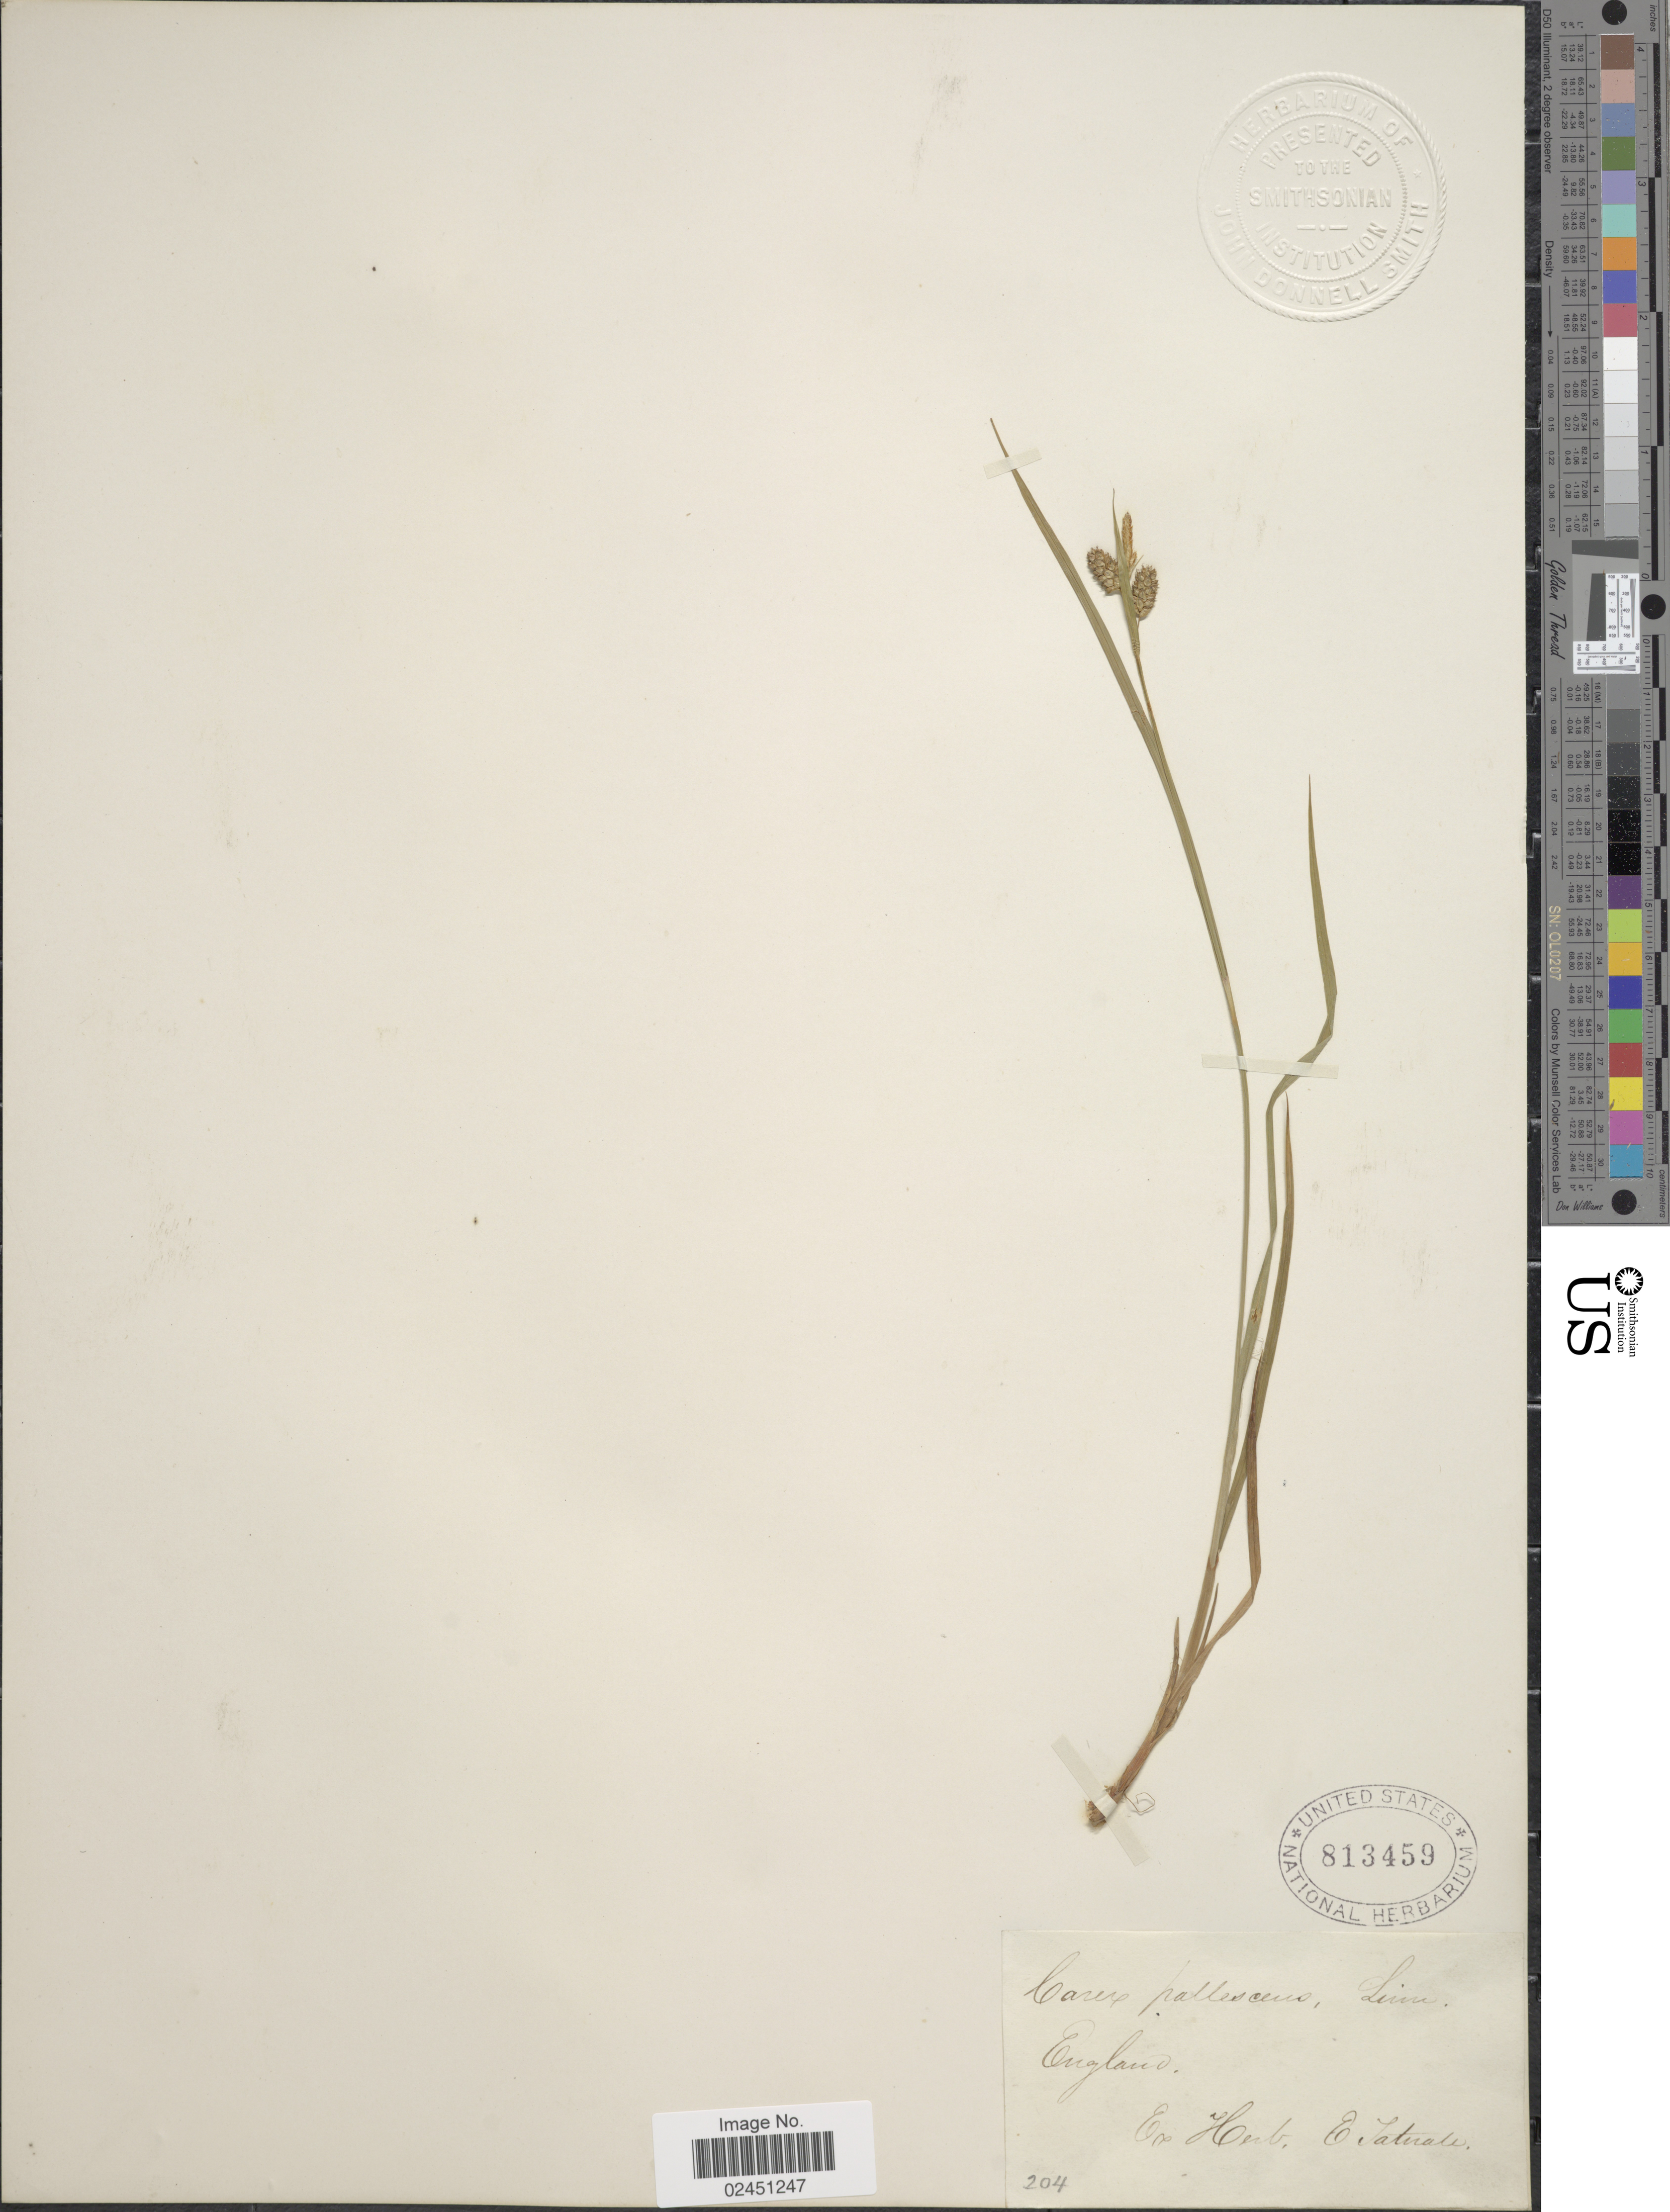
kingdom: Plantae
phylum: Tracheophyta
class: Liliopsida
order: Poales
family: Cyperaceae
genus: Carex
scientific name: Carex pallescens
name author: L.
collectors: Ex herb. E. Saterale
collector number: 204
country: United Kingdom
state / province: England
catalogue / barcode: US 813459